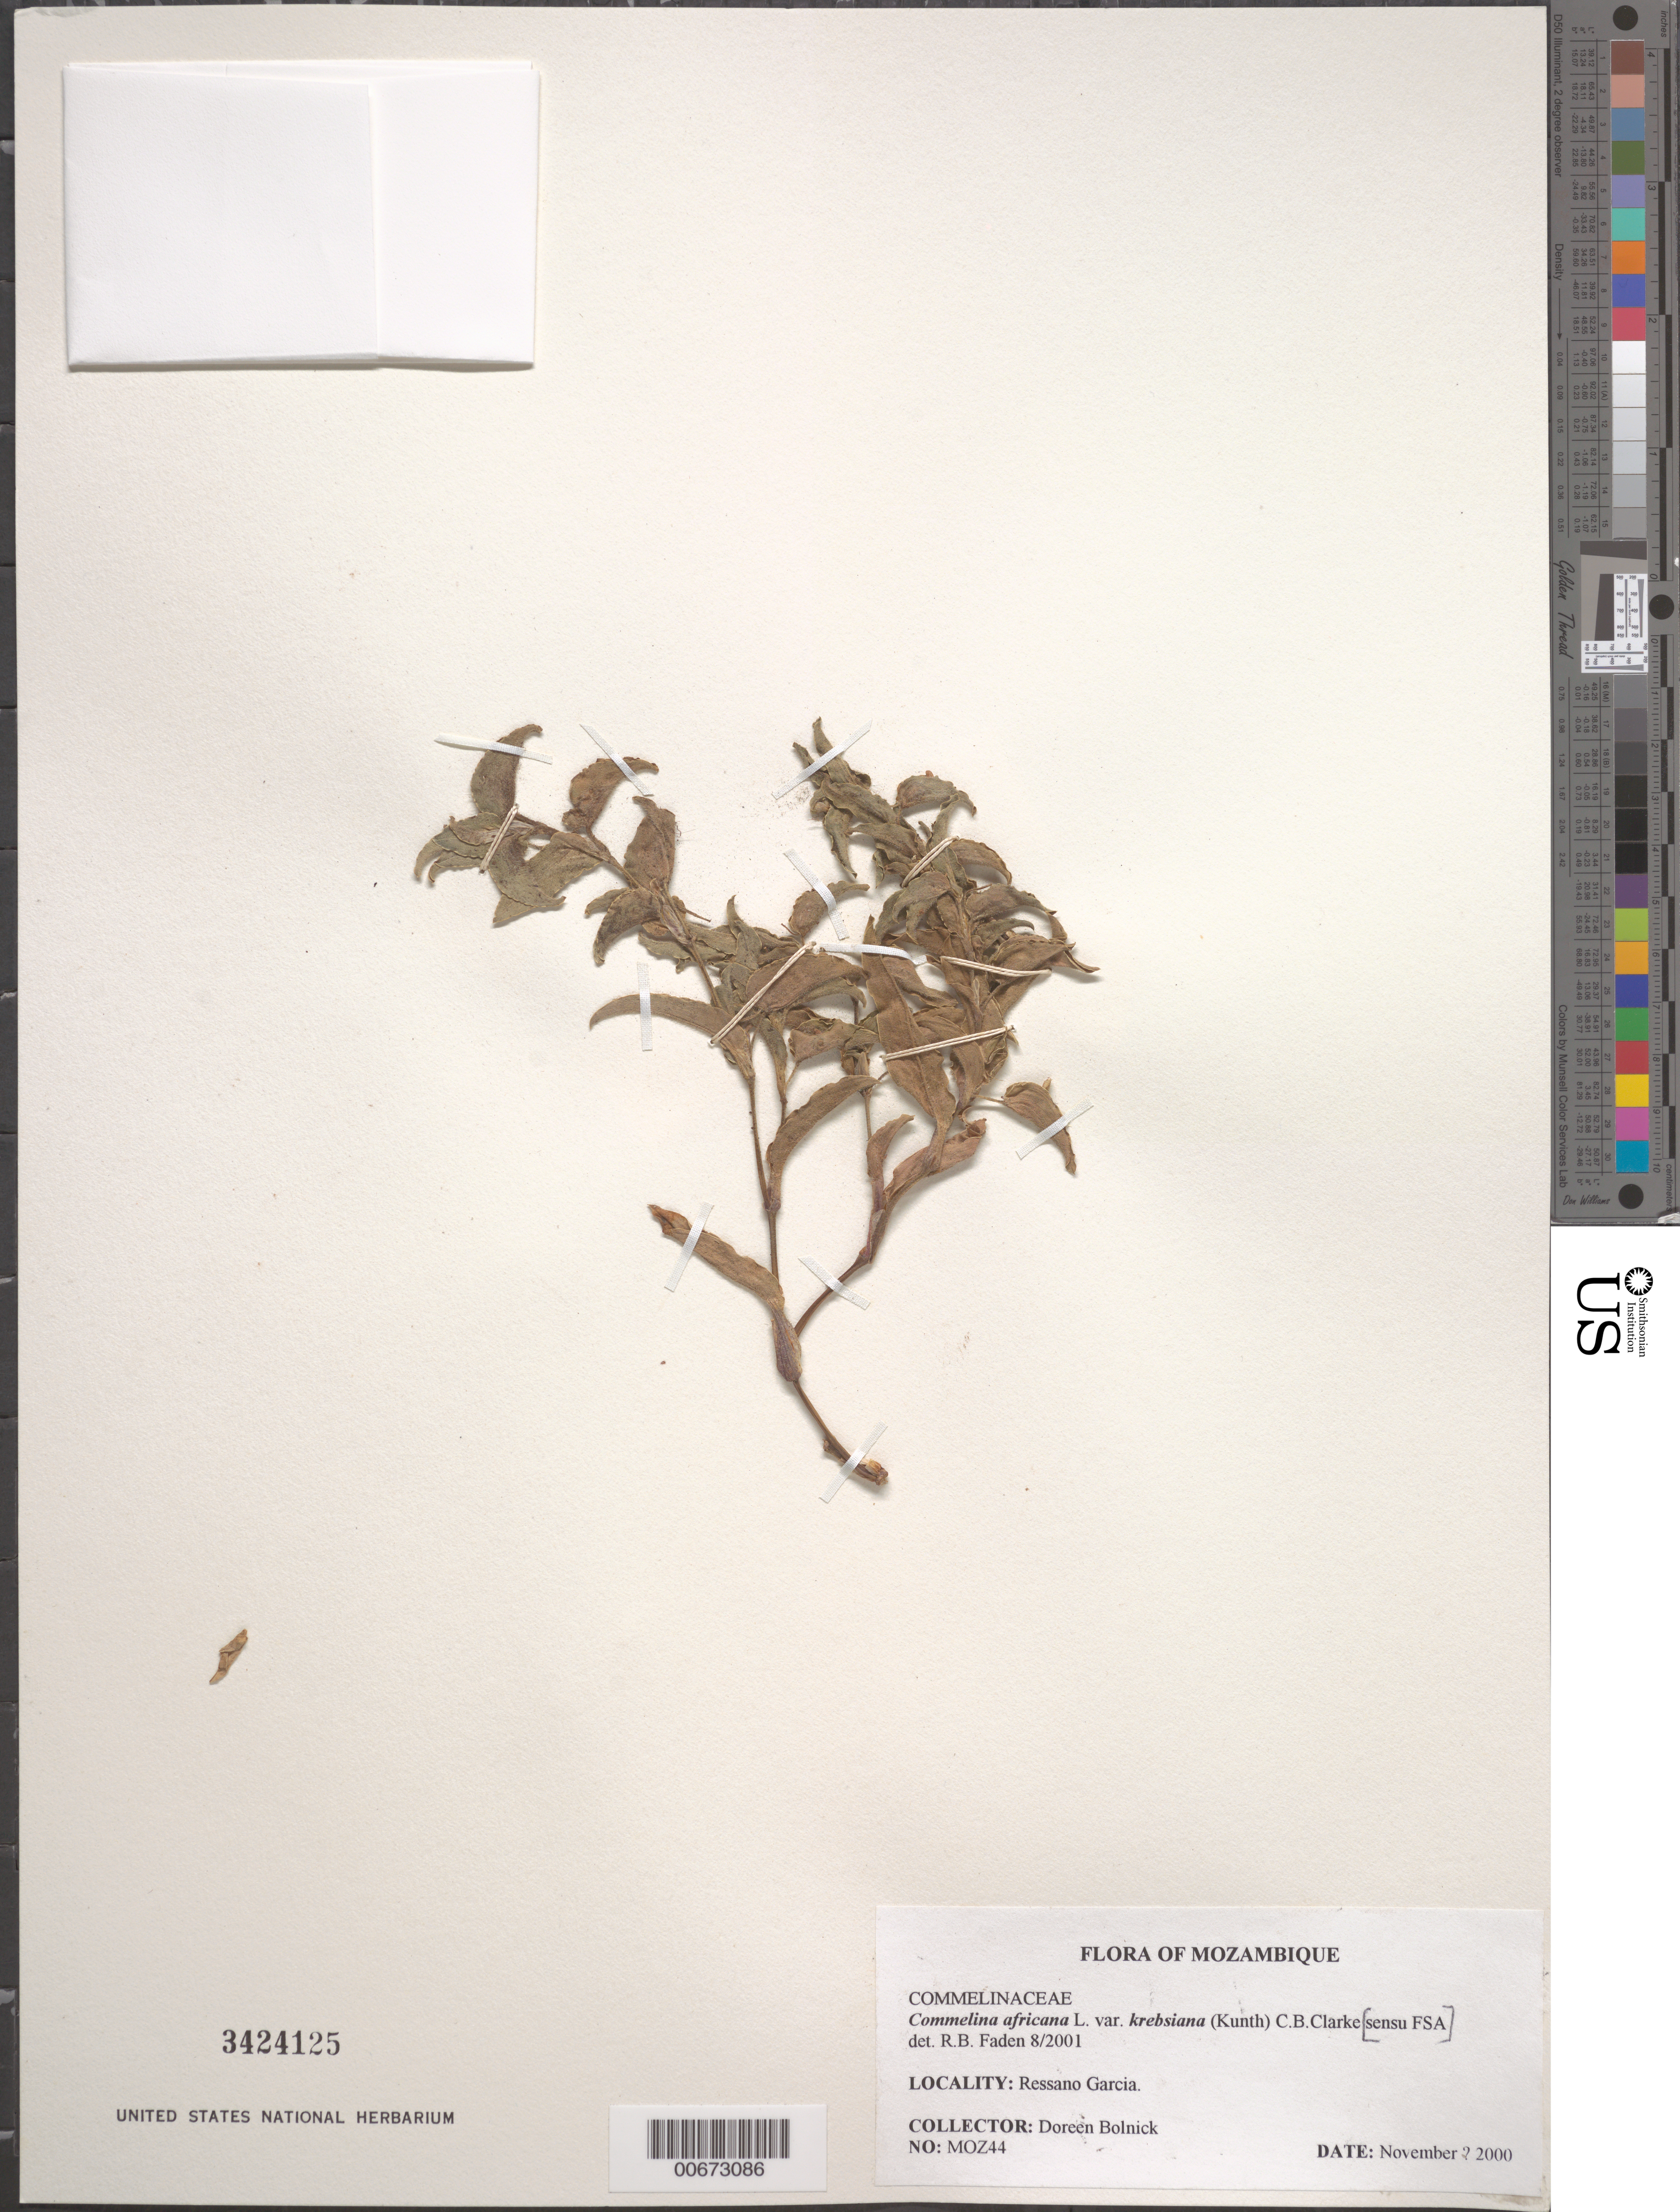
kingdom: Plantae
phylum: Tracheophyta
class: Liliopsida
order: Commelinales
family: Commelinaceae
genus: Commelina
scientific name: Commelina africana var. krebsiana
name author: (Kunth) C.B. Clarke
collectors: D. Bolnick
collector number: MOZ44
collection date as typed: Nov 2000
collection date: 2000-11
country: Mozambique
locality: Ressano Garcia.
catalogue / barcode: US 3424125